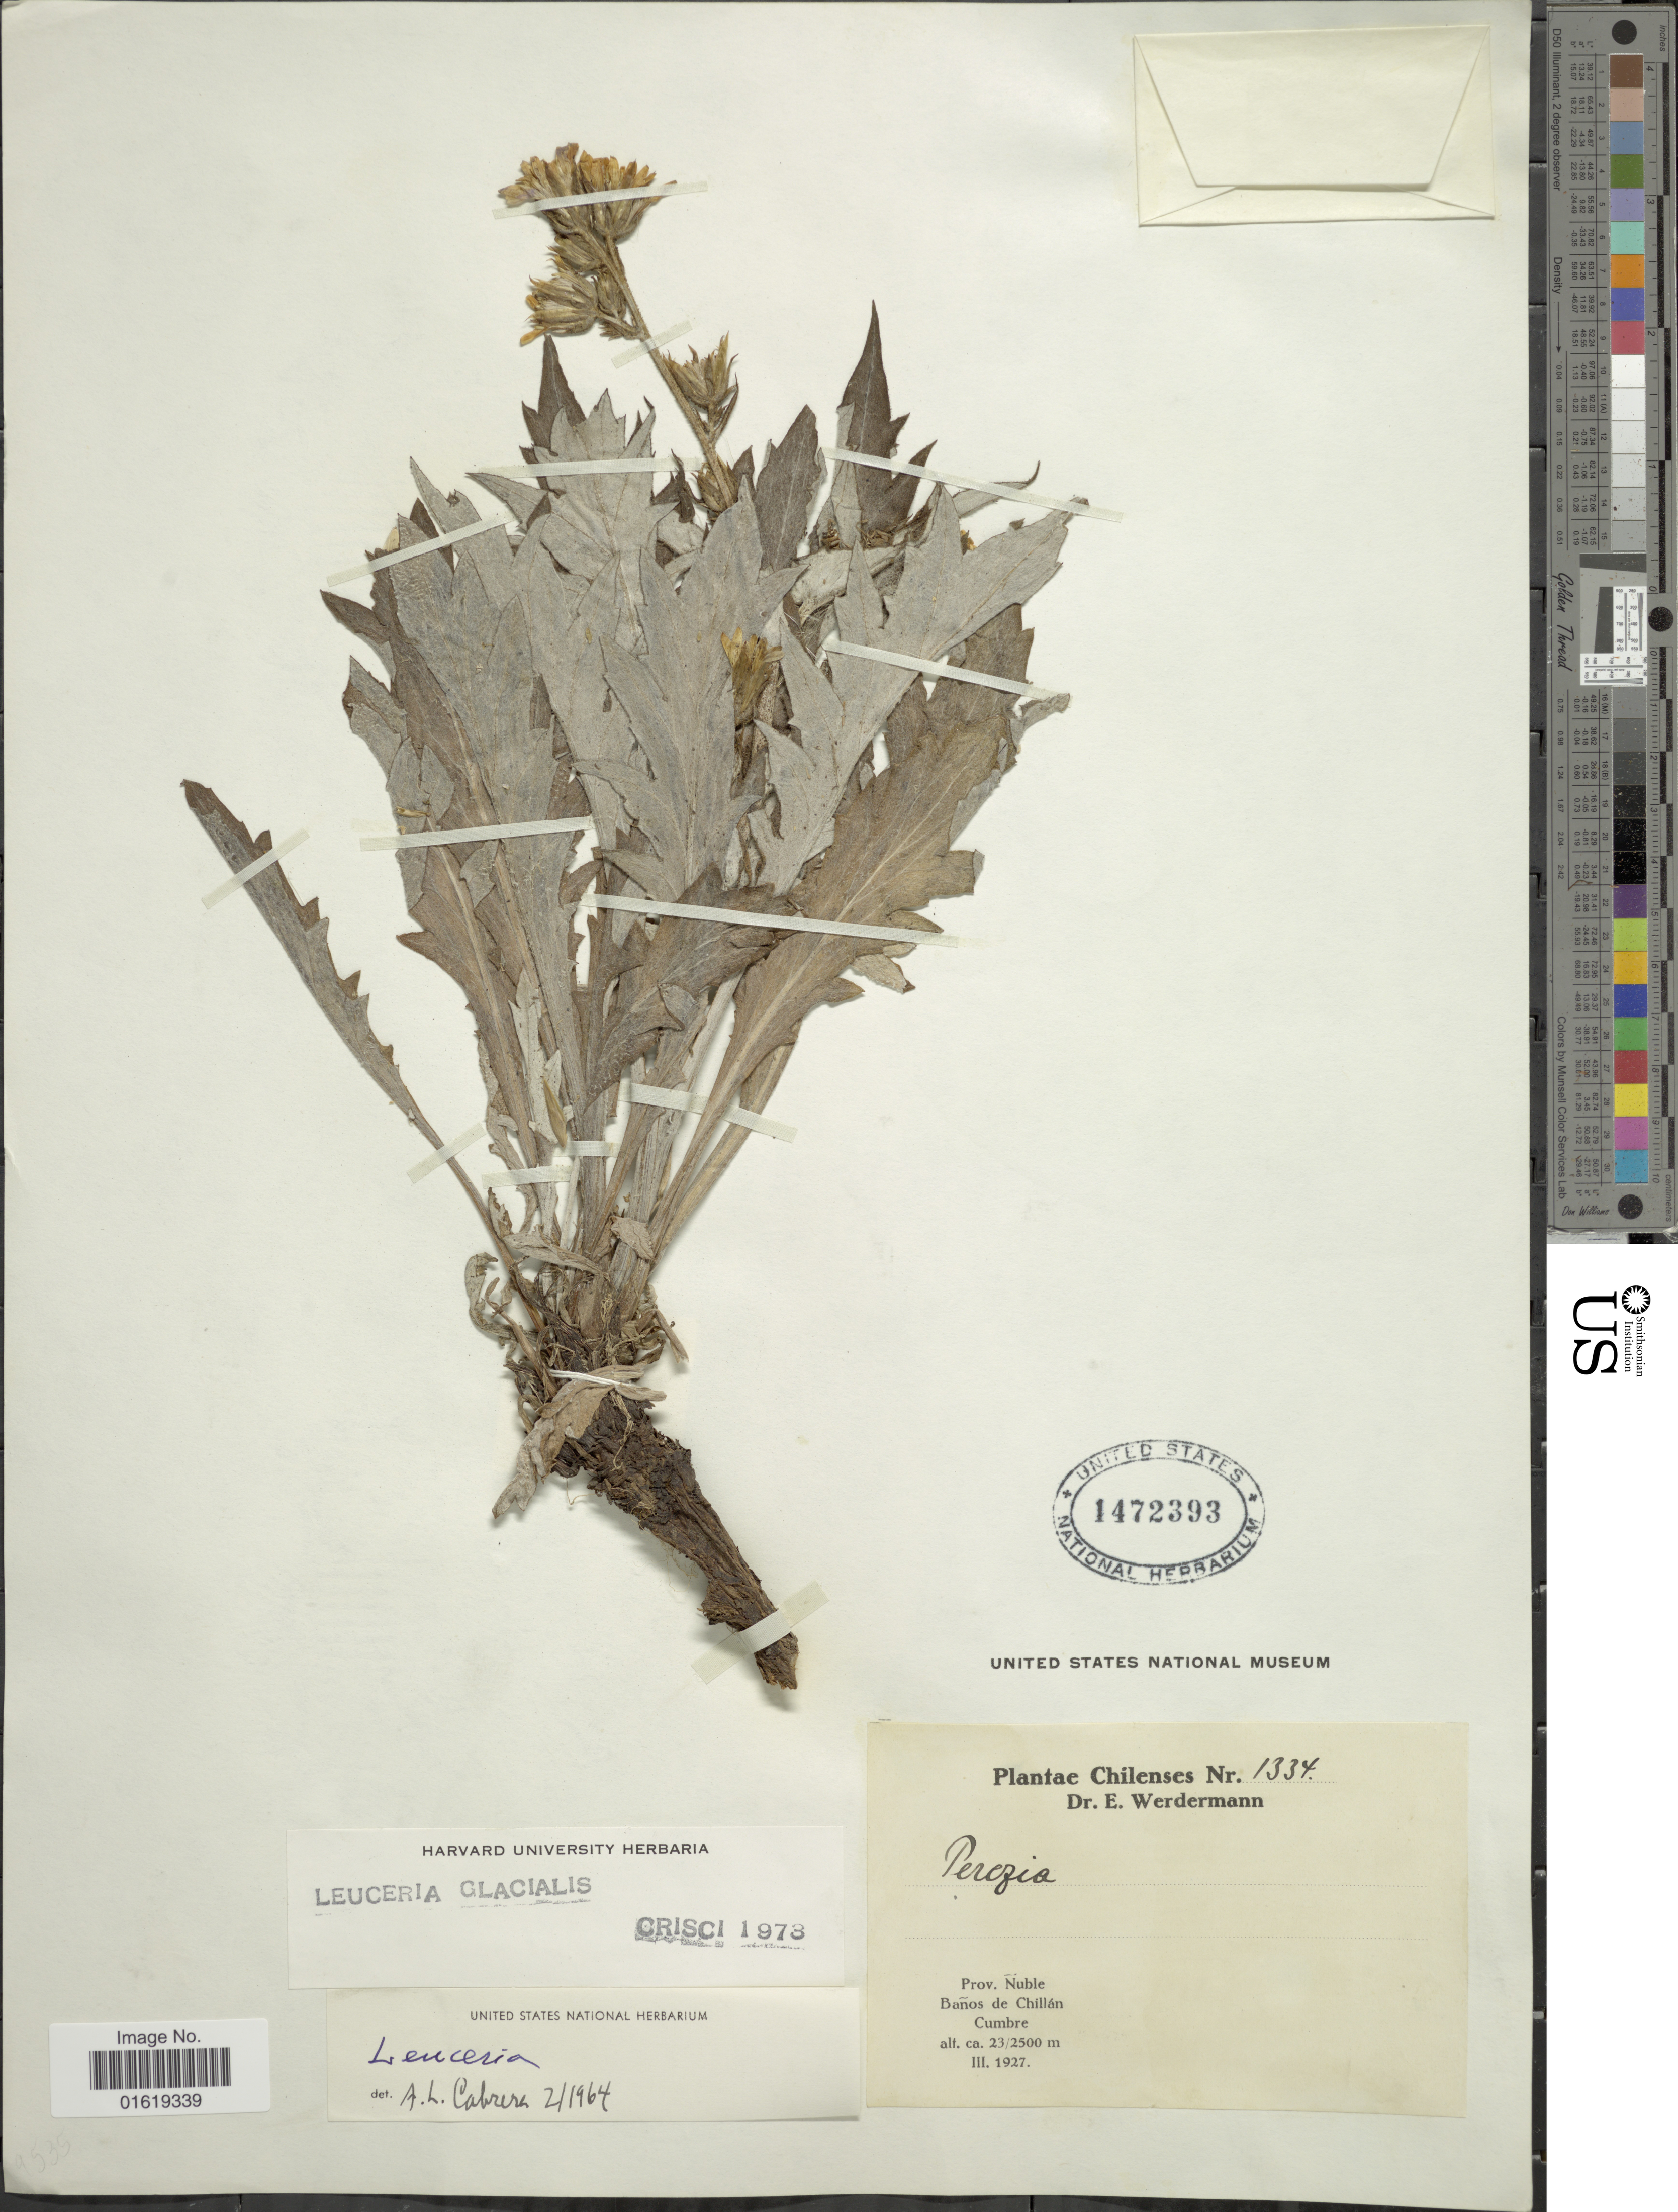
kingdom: Plantae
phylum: Tracheophyta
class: Magnoliopsida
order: Asterales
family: Asteraceae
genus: Leucheria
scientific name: Leucheria glacialis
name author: (Poepp. ex Less.) Reiche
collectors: E. Werdermann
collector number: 1334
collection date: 1927-03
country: Chile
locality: Prov. Nuble. Baños de Chillán. Cumbre.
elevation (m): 2300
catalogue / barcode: US 1472393